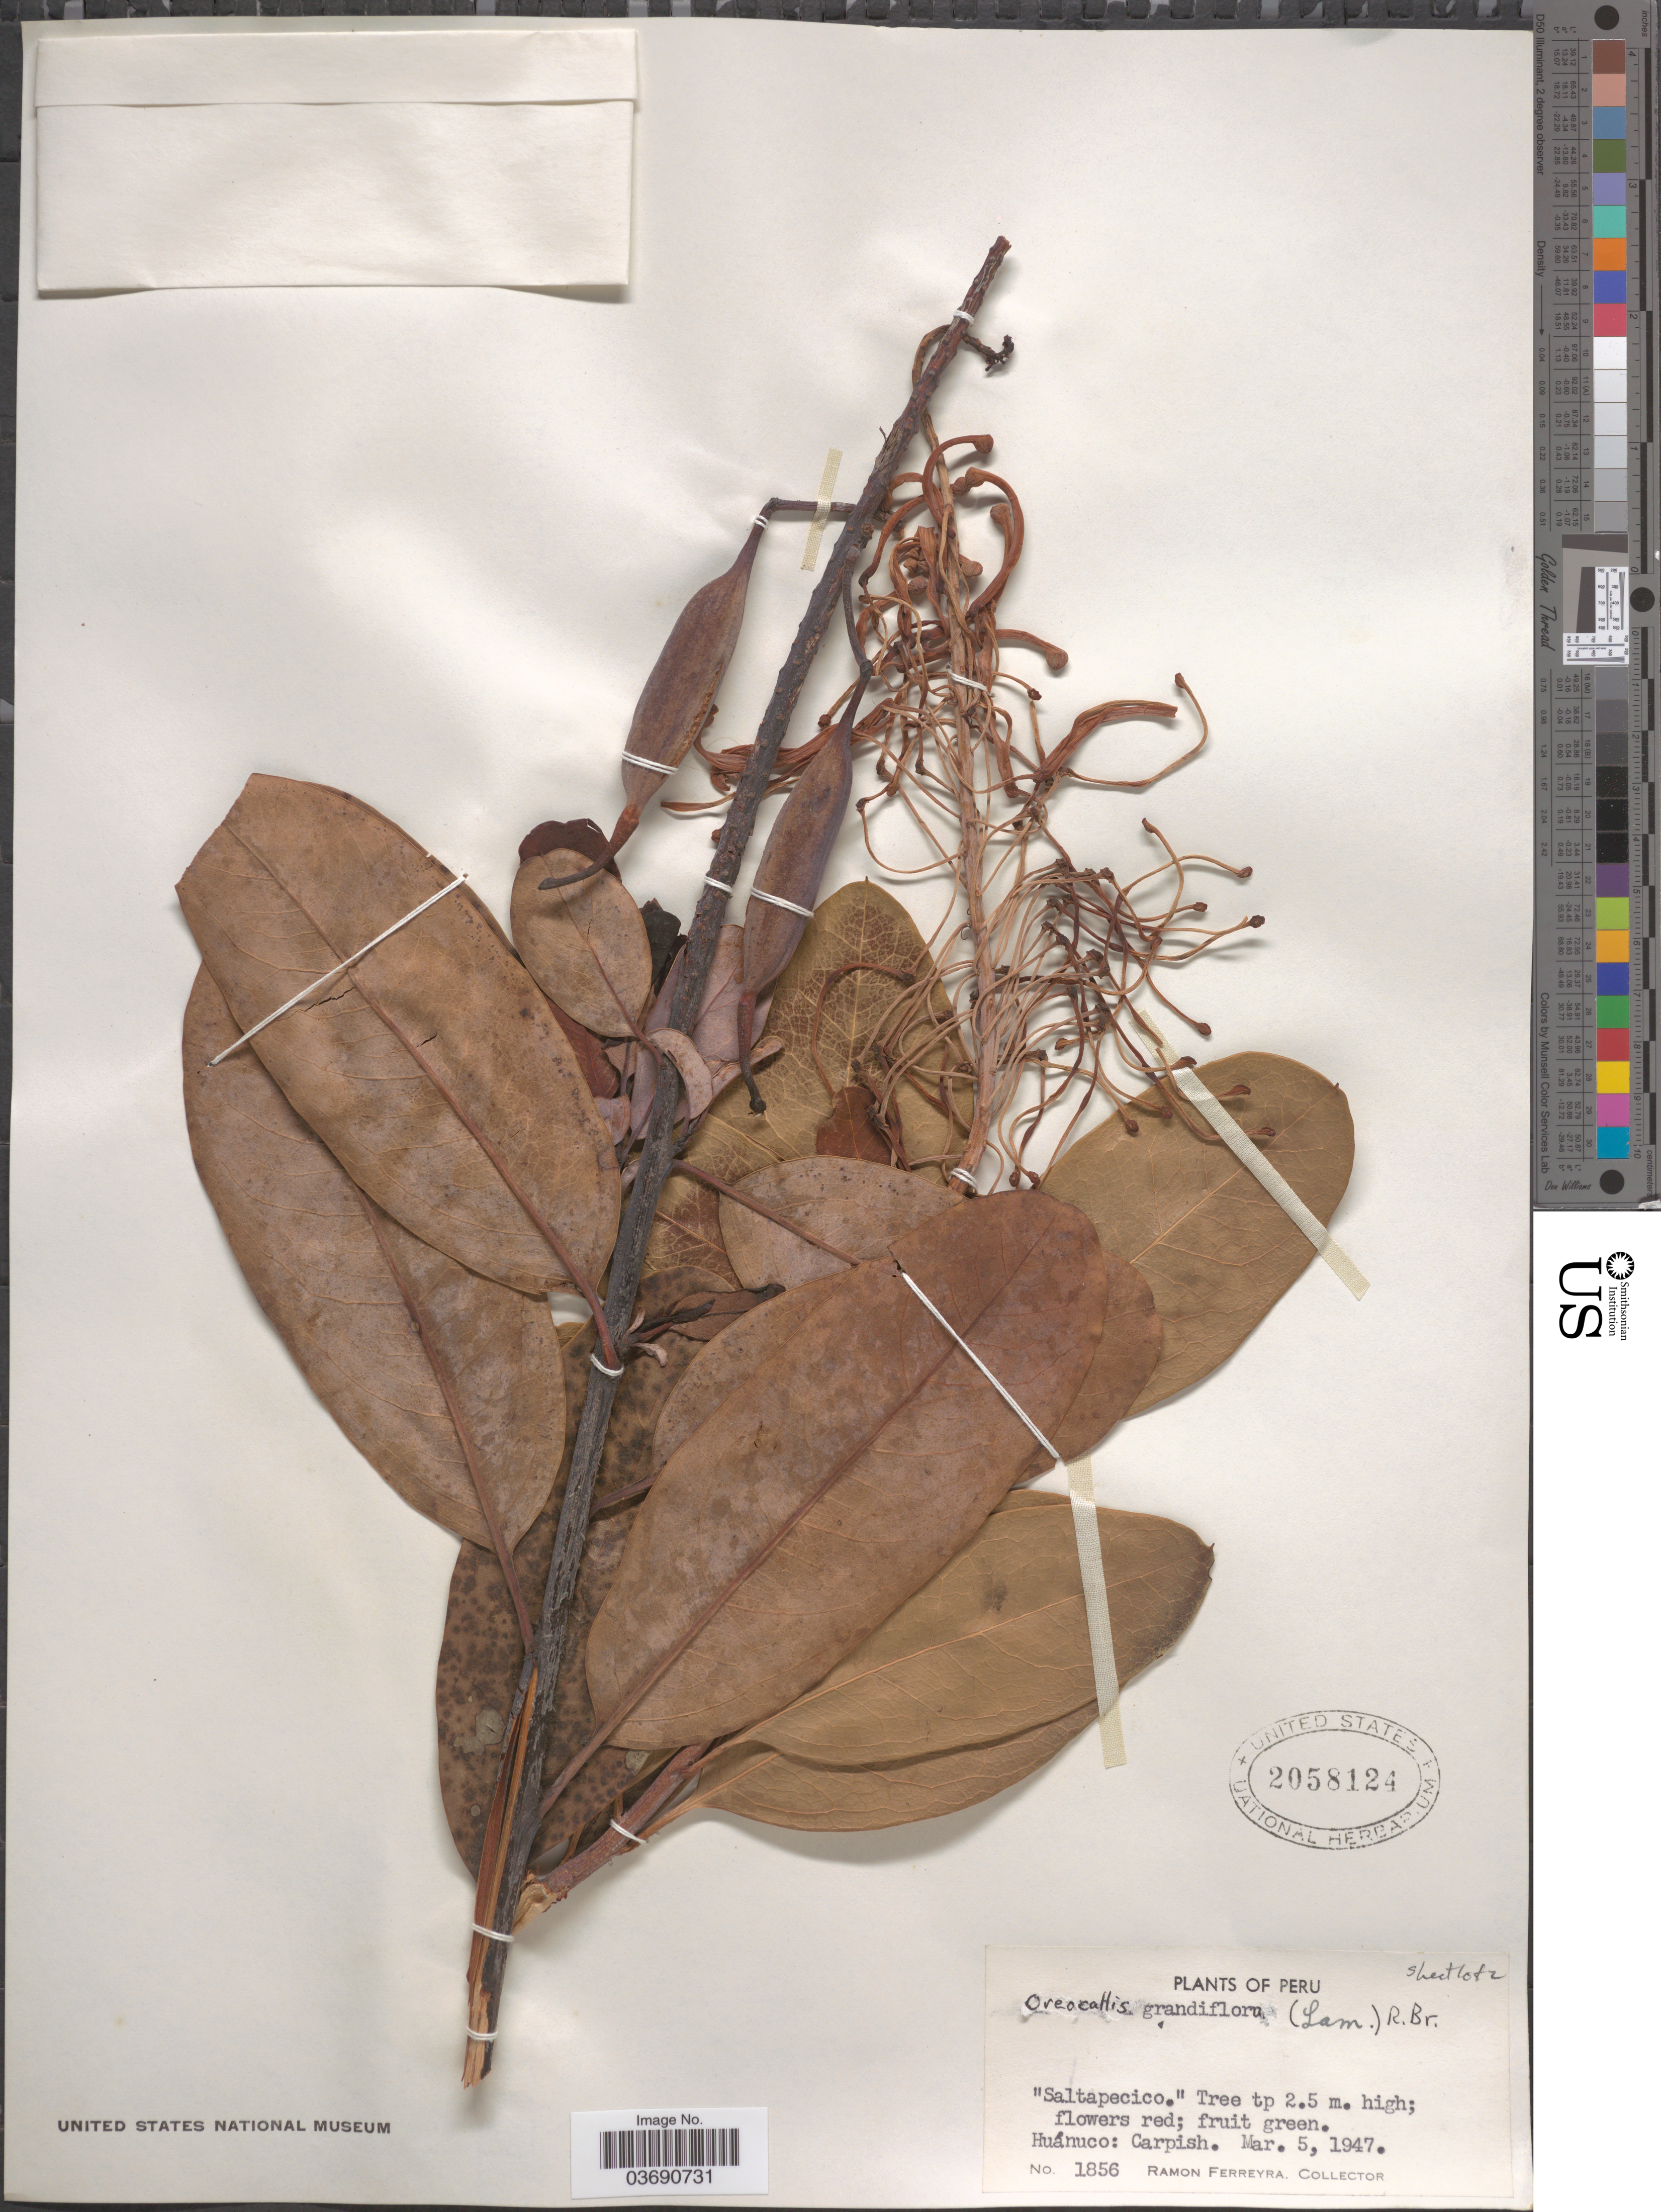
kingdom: Plantae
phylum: Tracheophyta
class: Magnoliopsida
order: Proteales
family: Proteaceae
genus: Oreocallis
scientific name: Oreocallis grandiflora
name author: (Lam.) R. Br.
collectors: R. A. Ferreyra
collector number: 1856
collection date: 1947-03-05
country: Peru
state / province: Huánuco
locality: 'Saltapecico.' [unsure placement] Carpish.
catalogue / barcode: US 2058124